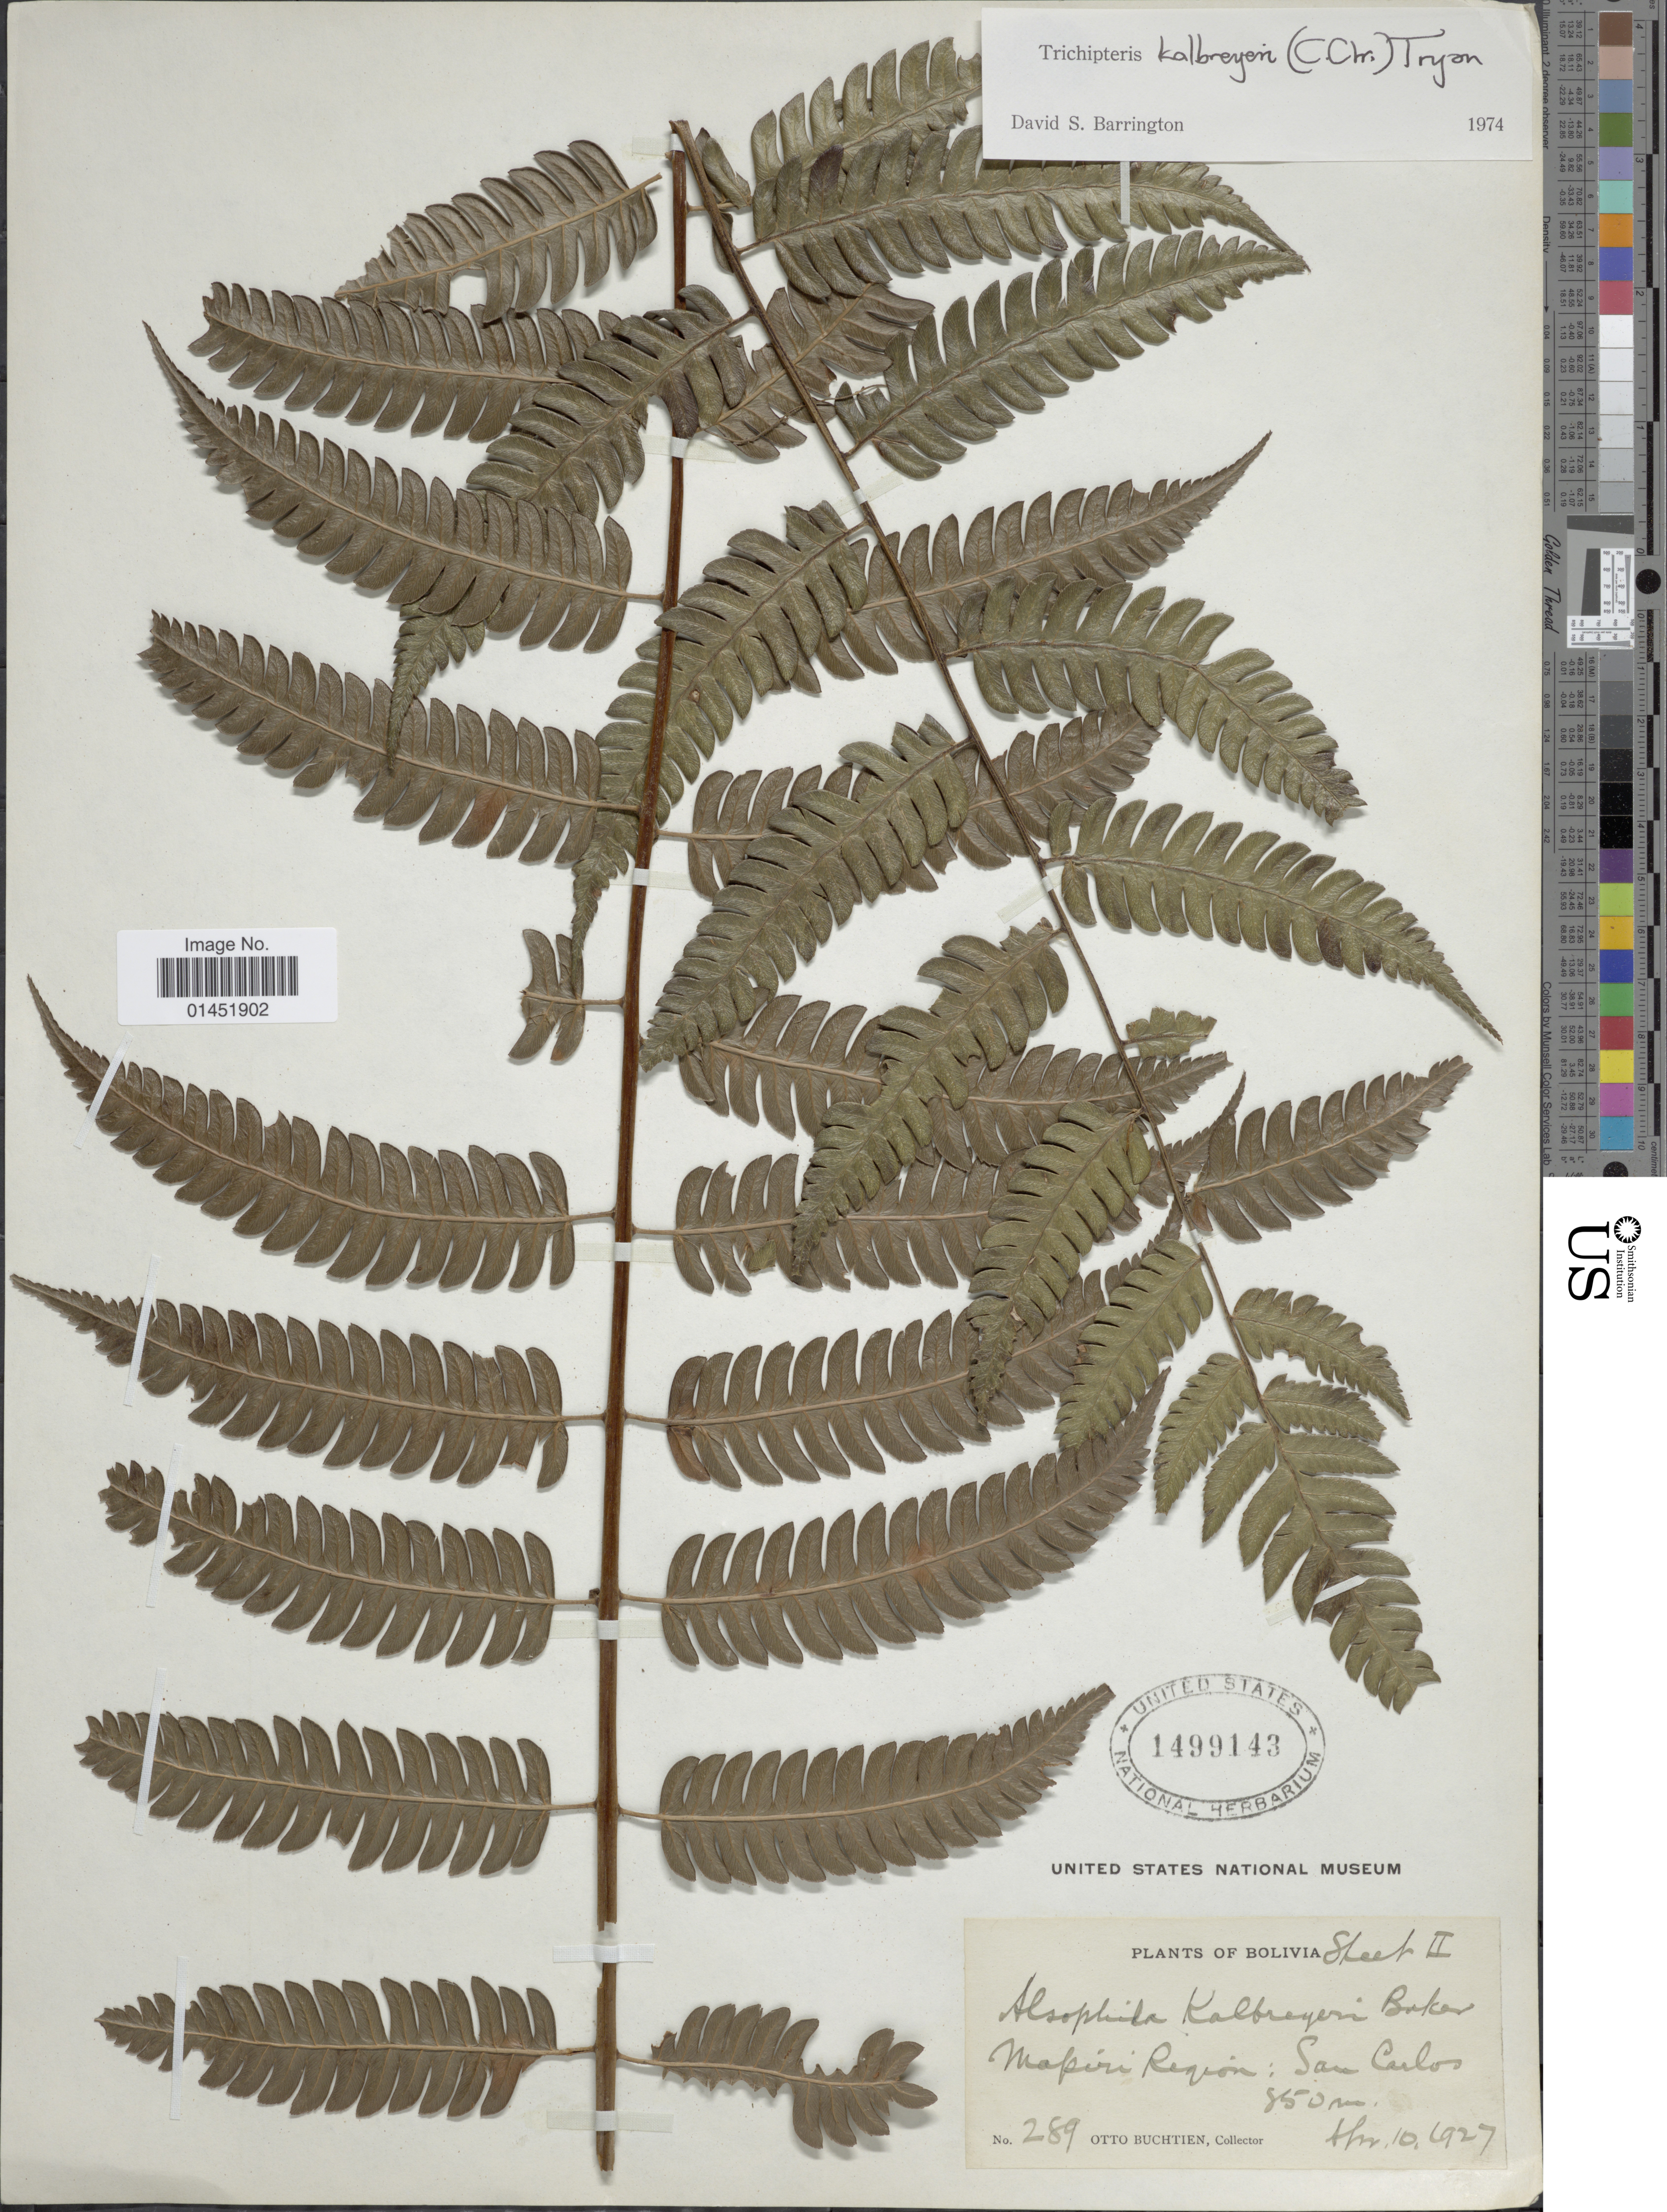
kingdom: Plantae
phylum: Tracheophyta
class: Polypodiopsida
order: Cyatheales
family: Cyatheaceae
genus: Cyathea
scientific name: Cyathea kalbreyeri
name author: (Baker) Domin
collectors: O. Buchtien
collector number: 289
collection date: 1927-04-10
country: Bolivia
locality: Mapiri Region: San Carlos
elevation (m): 850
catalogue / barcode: US 1499143